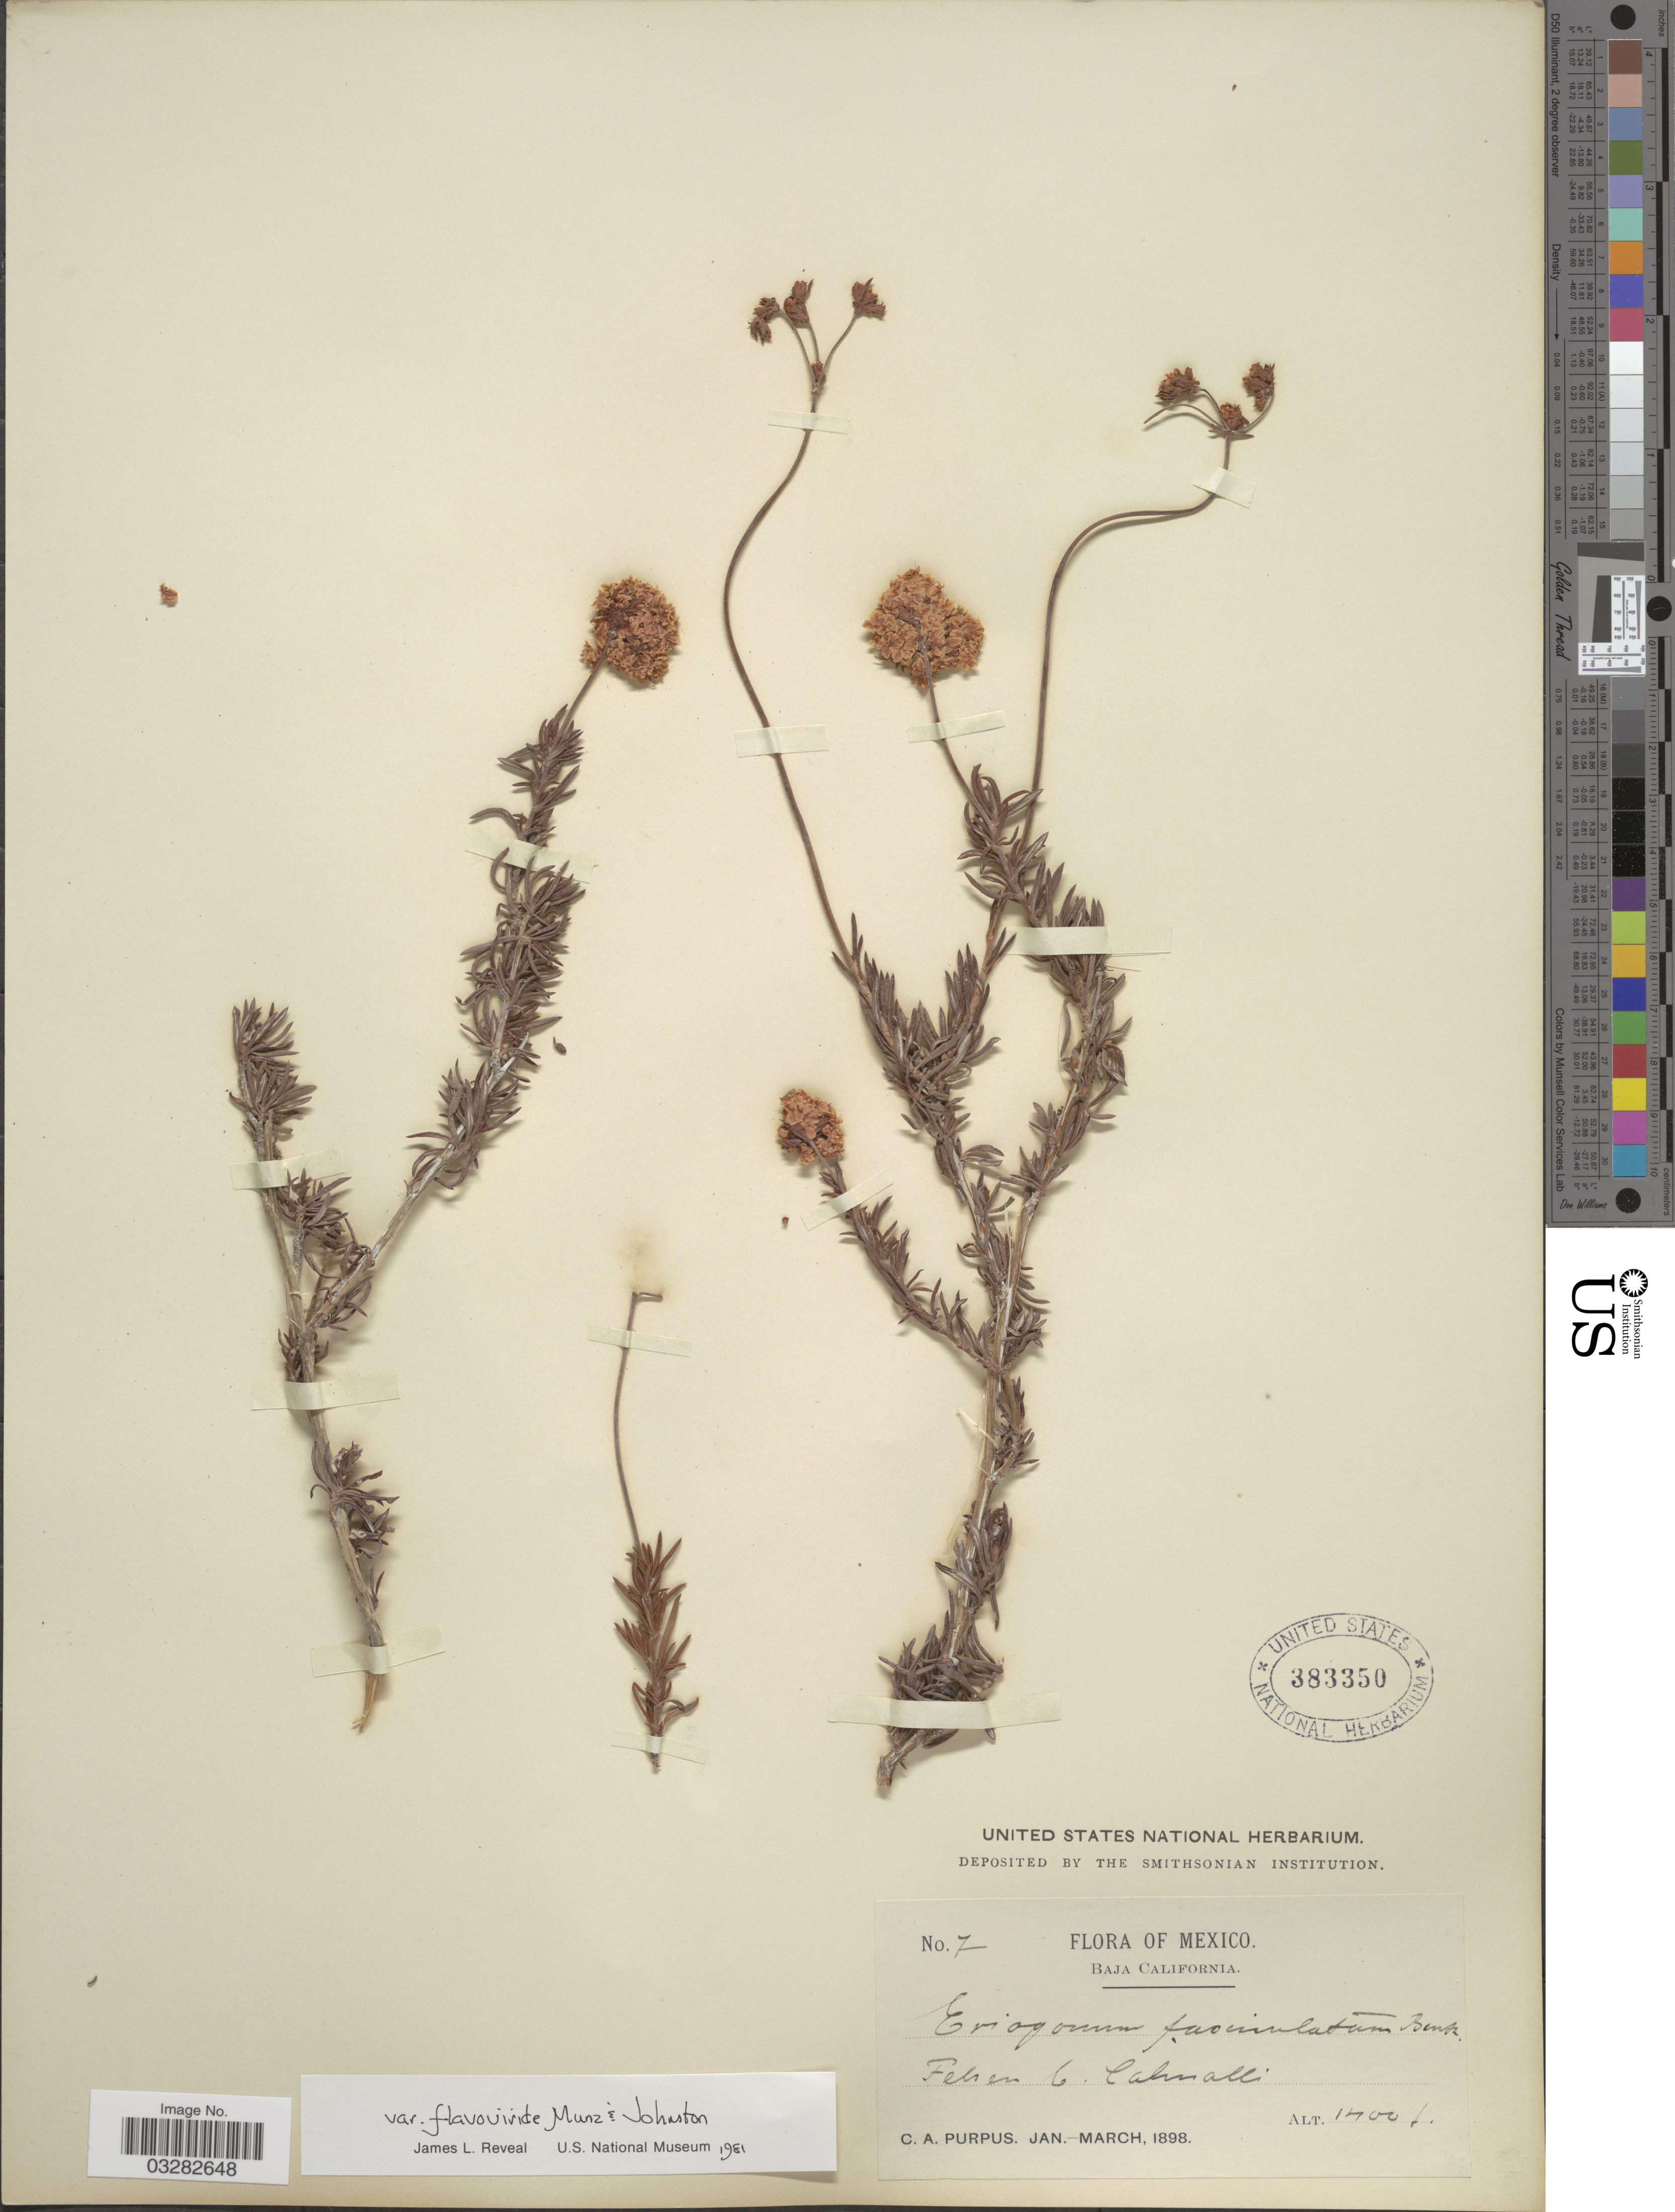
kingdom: Plantae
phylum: Tracheophyta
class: Magnoliopsida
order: Caryophyllales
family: Polygonaceae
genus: Eriogonum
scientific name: Eriogonum fasciculatum var. fasciculatum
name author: Benth.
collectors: C. A. Purpus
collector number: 7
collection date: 1898-01/1898-03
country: Mexico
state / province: Baja California Norte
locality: Felsen G. Calmalli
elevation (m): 427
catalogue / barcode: US 383350